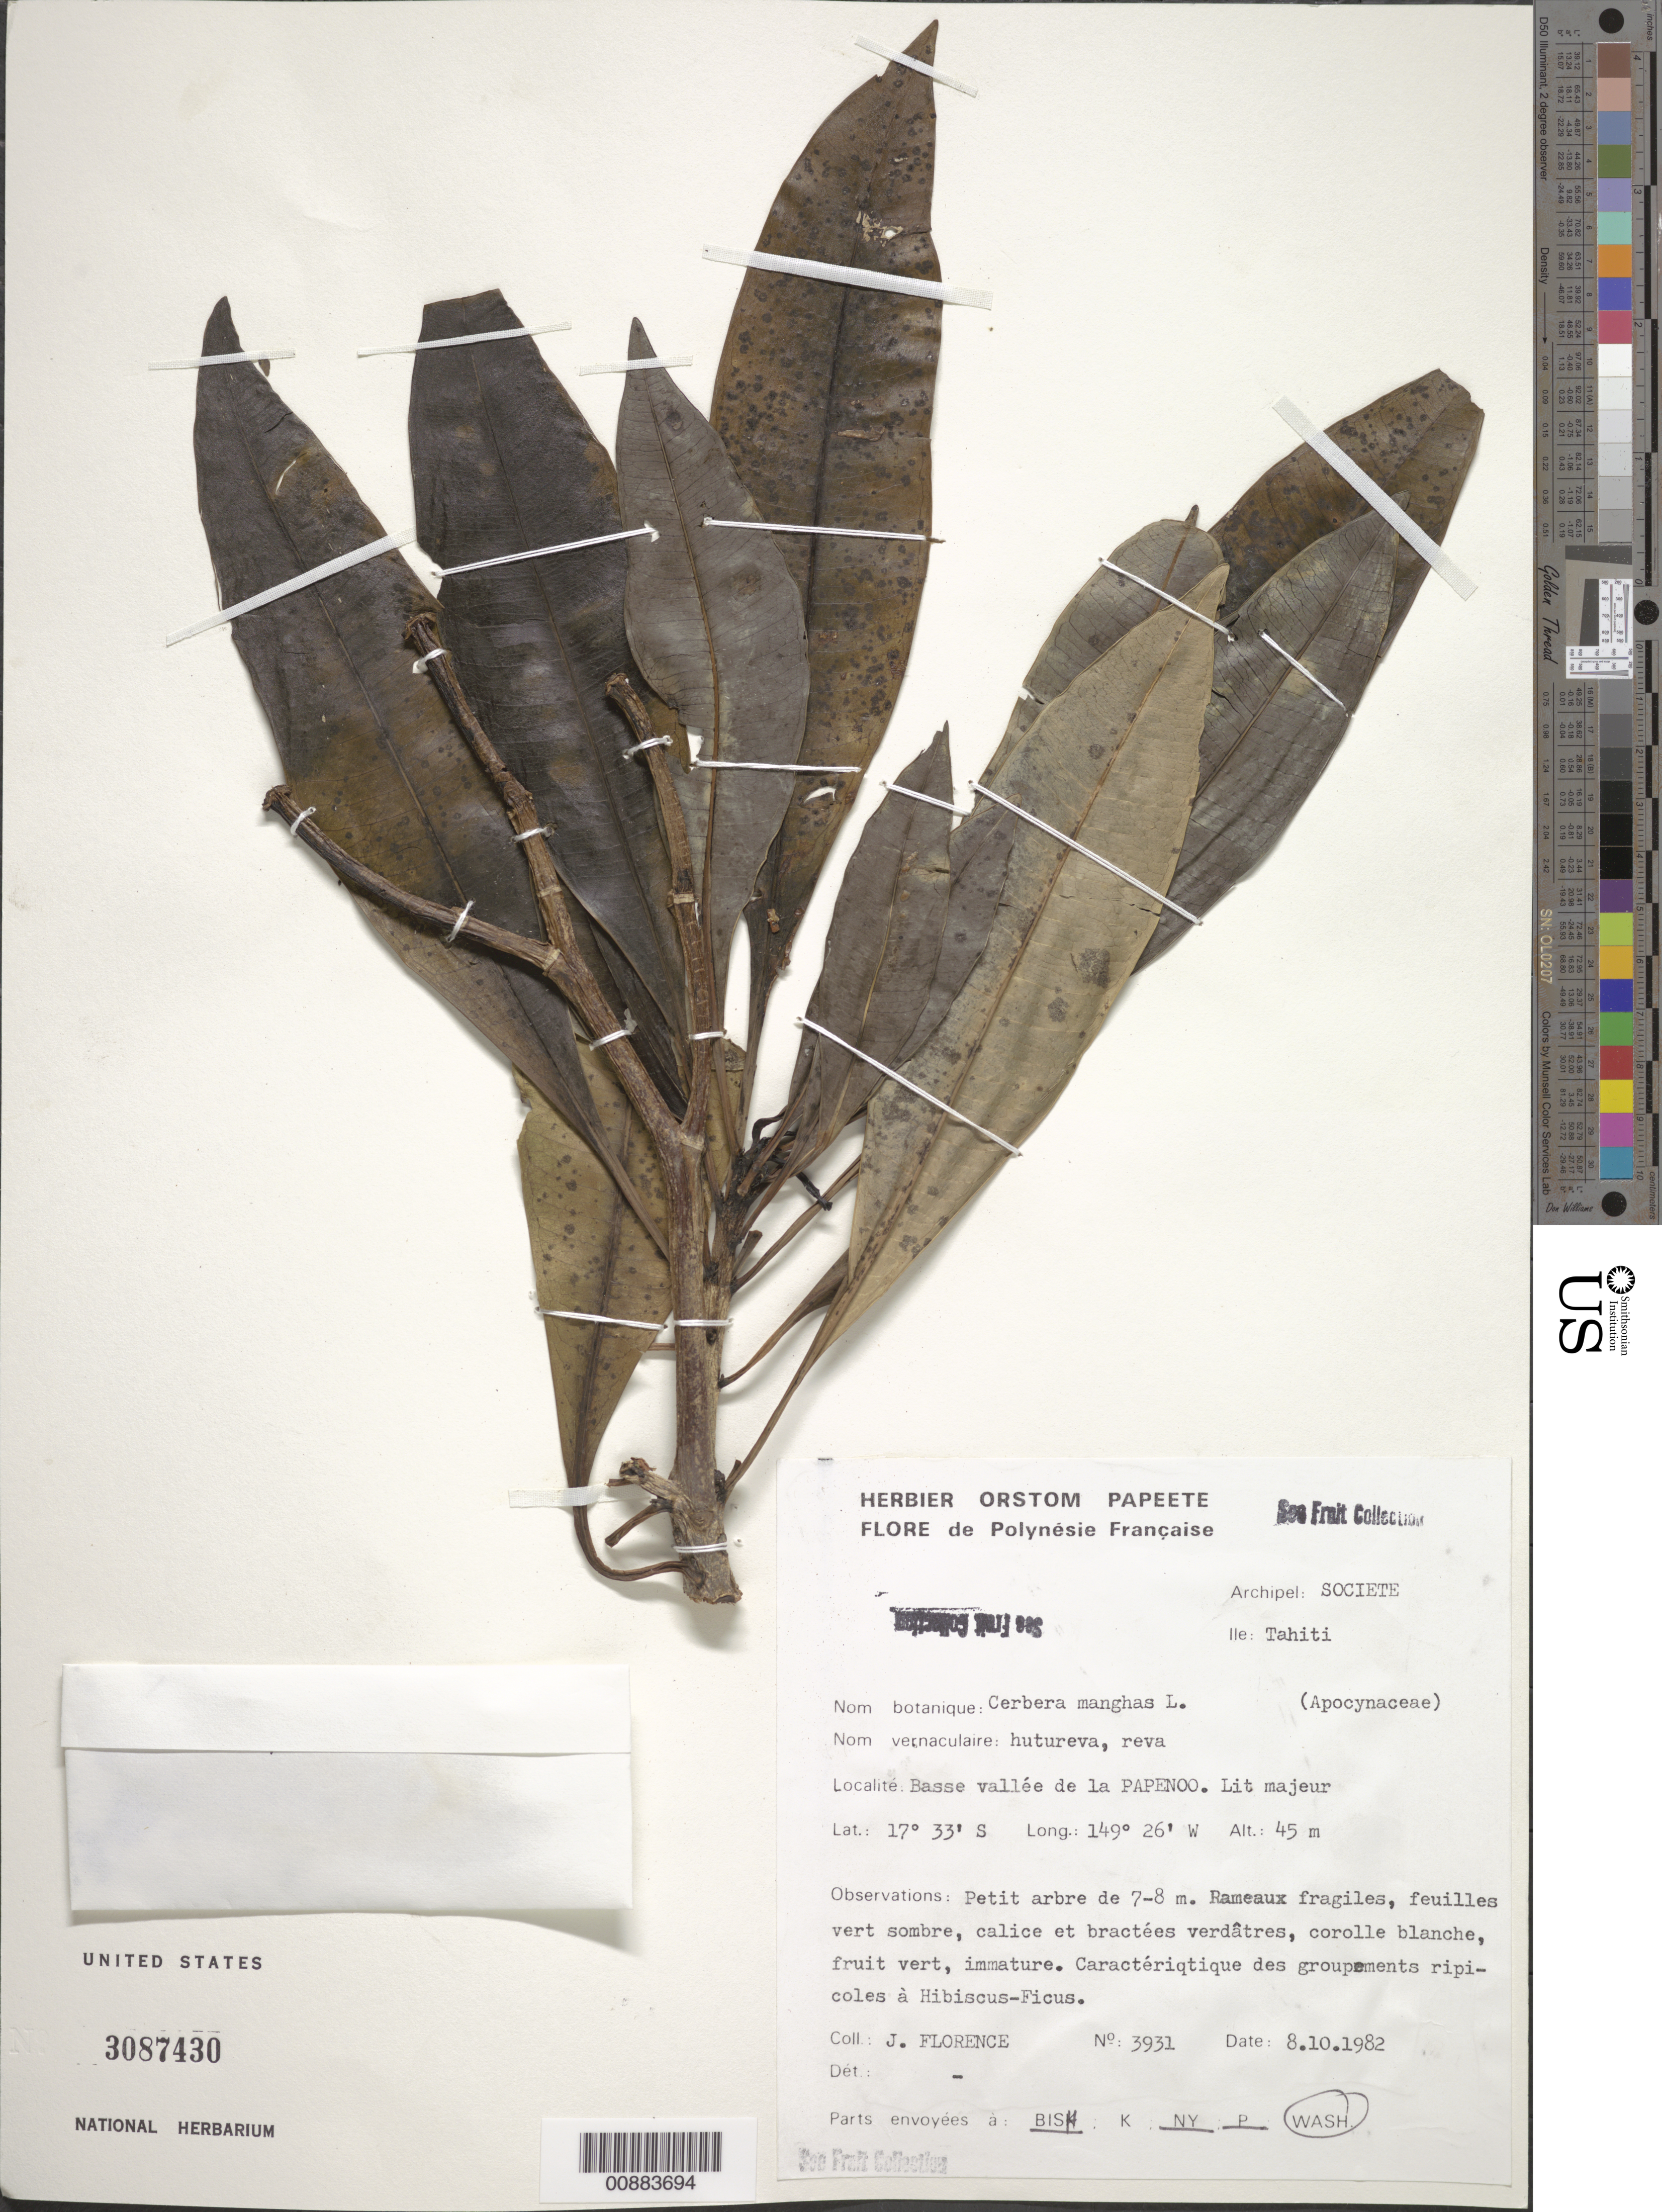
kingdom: Plantae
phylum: Tracheophyta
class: Magnoliopsida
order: Gentianales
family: Apocynaceae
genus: Cerbera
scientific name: Cerbera manghas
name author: L.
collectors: J. Florence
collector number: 3931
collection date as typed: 10 Aug 1982 or 08 Oct 1982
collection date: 1982-08-10 or 1982-10-08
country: French Polynesia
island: Tahiti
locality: Basse vallee de la Papenoo. Lit majeur.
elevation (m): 45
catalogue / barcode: US 3087430